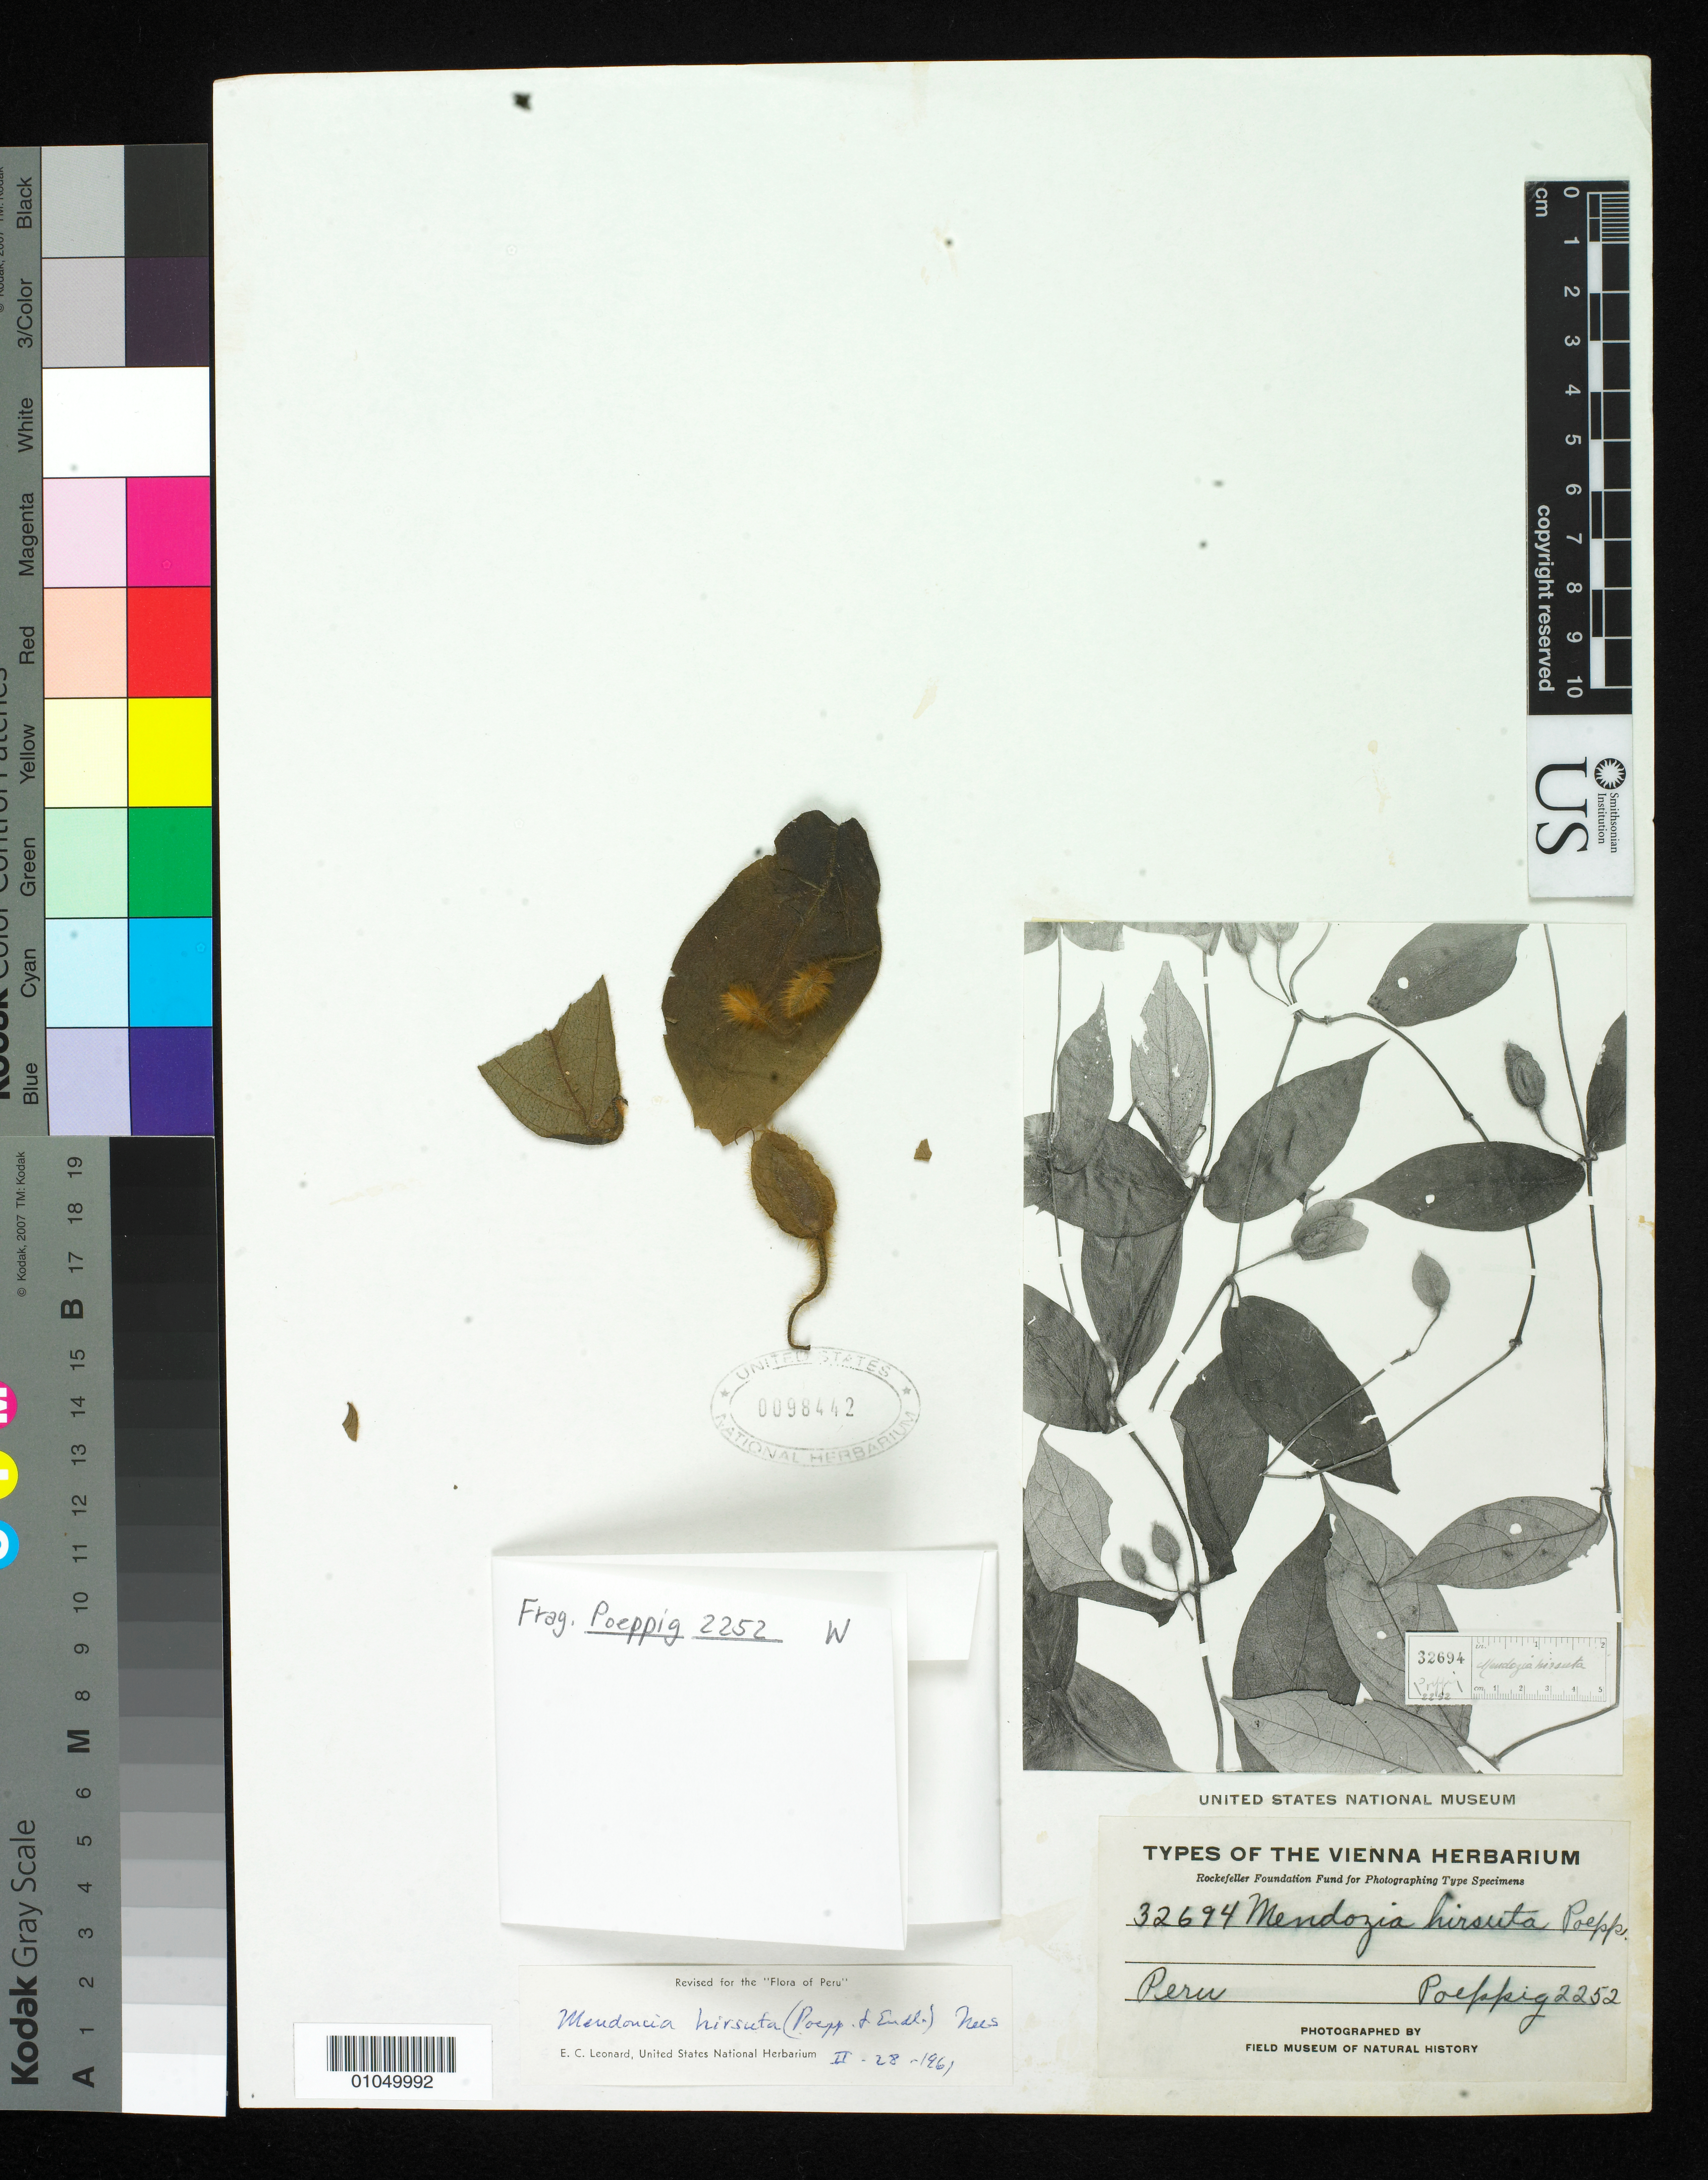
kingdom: Plantae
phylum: Tracheophyta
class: Magnoliopsida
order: Lamiales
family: Acanthaceae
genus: Mendoncia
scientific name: Mendoncia hirsuta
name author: Poepp. & Endl.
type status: Type Collection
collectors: E. F. Poeppig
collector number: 2252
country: Peru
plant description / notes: Photograph and fragmentary material of specimen ex herb. Vienna.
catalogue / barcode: US 98442